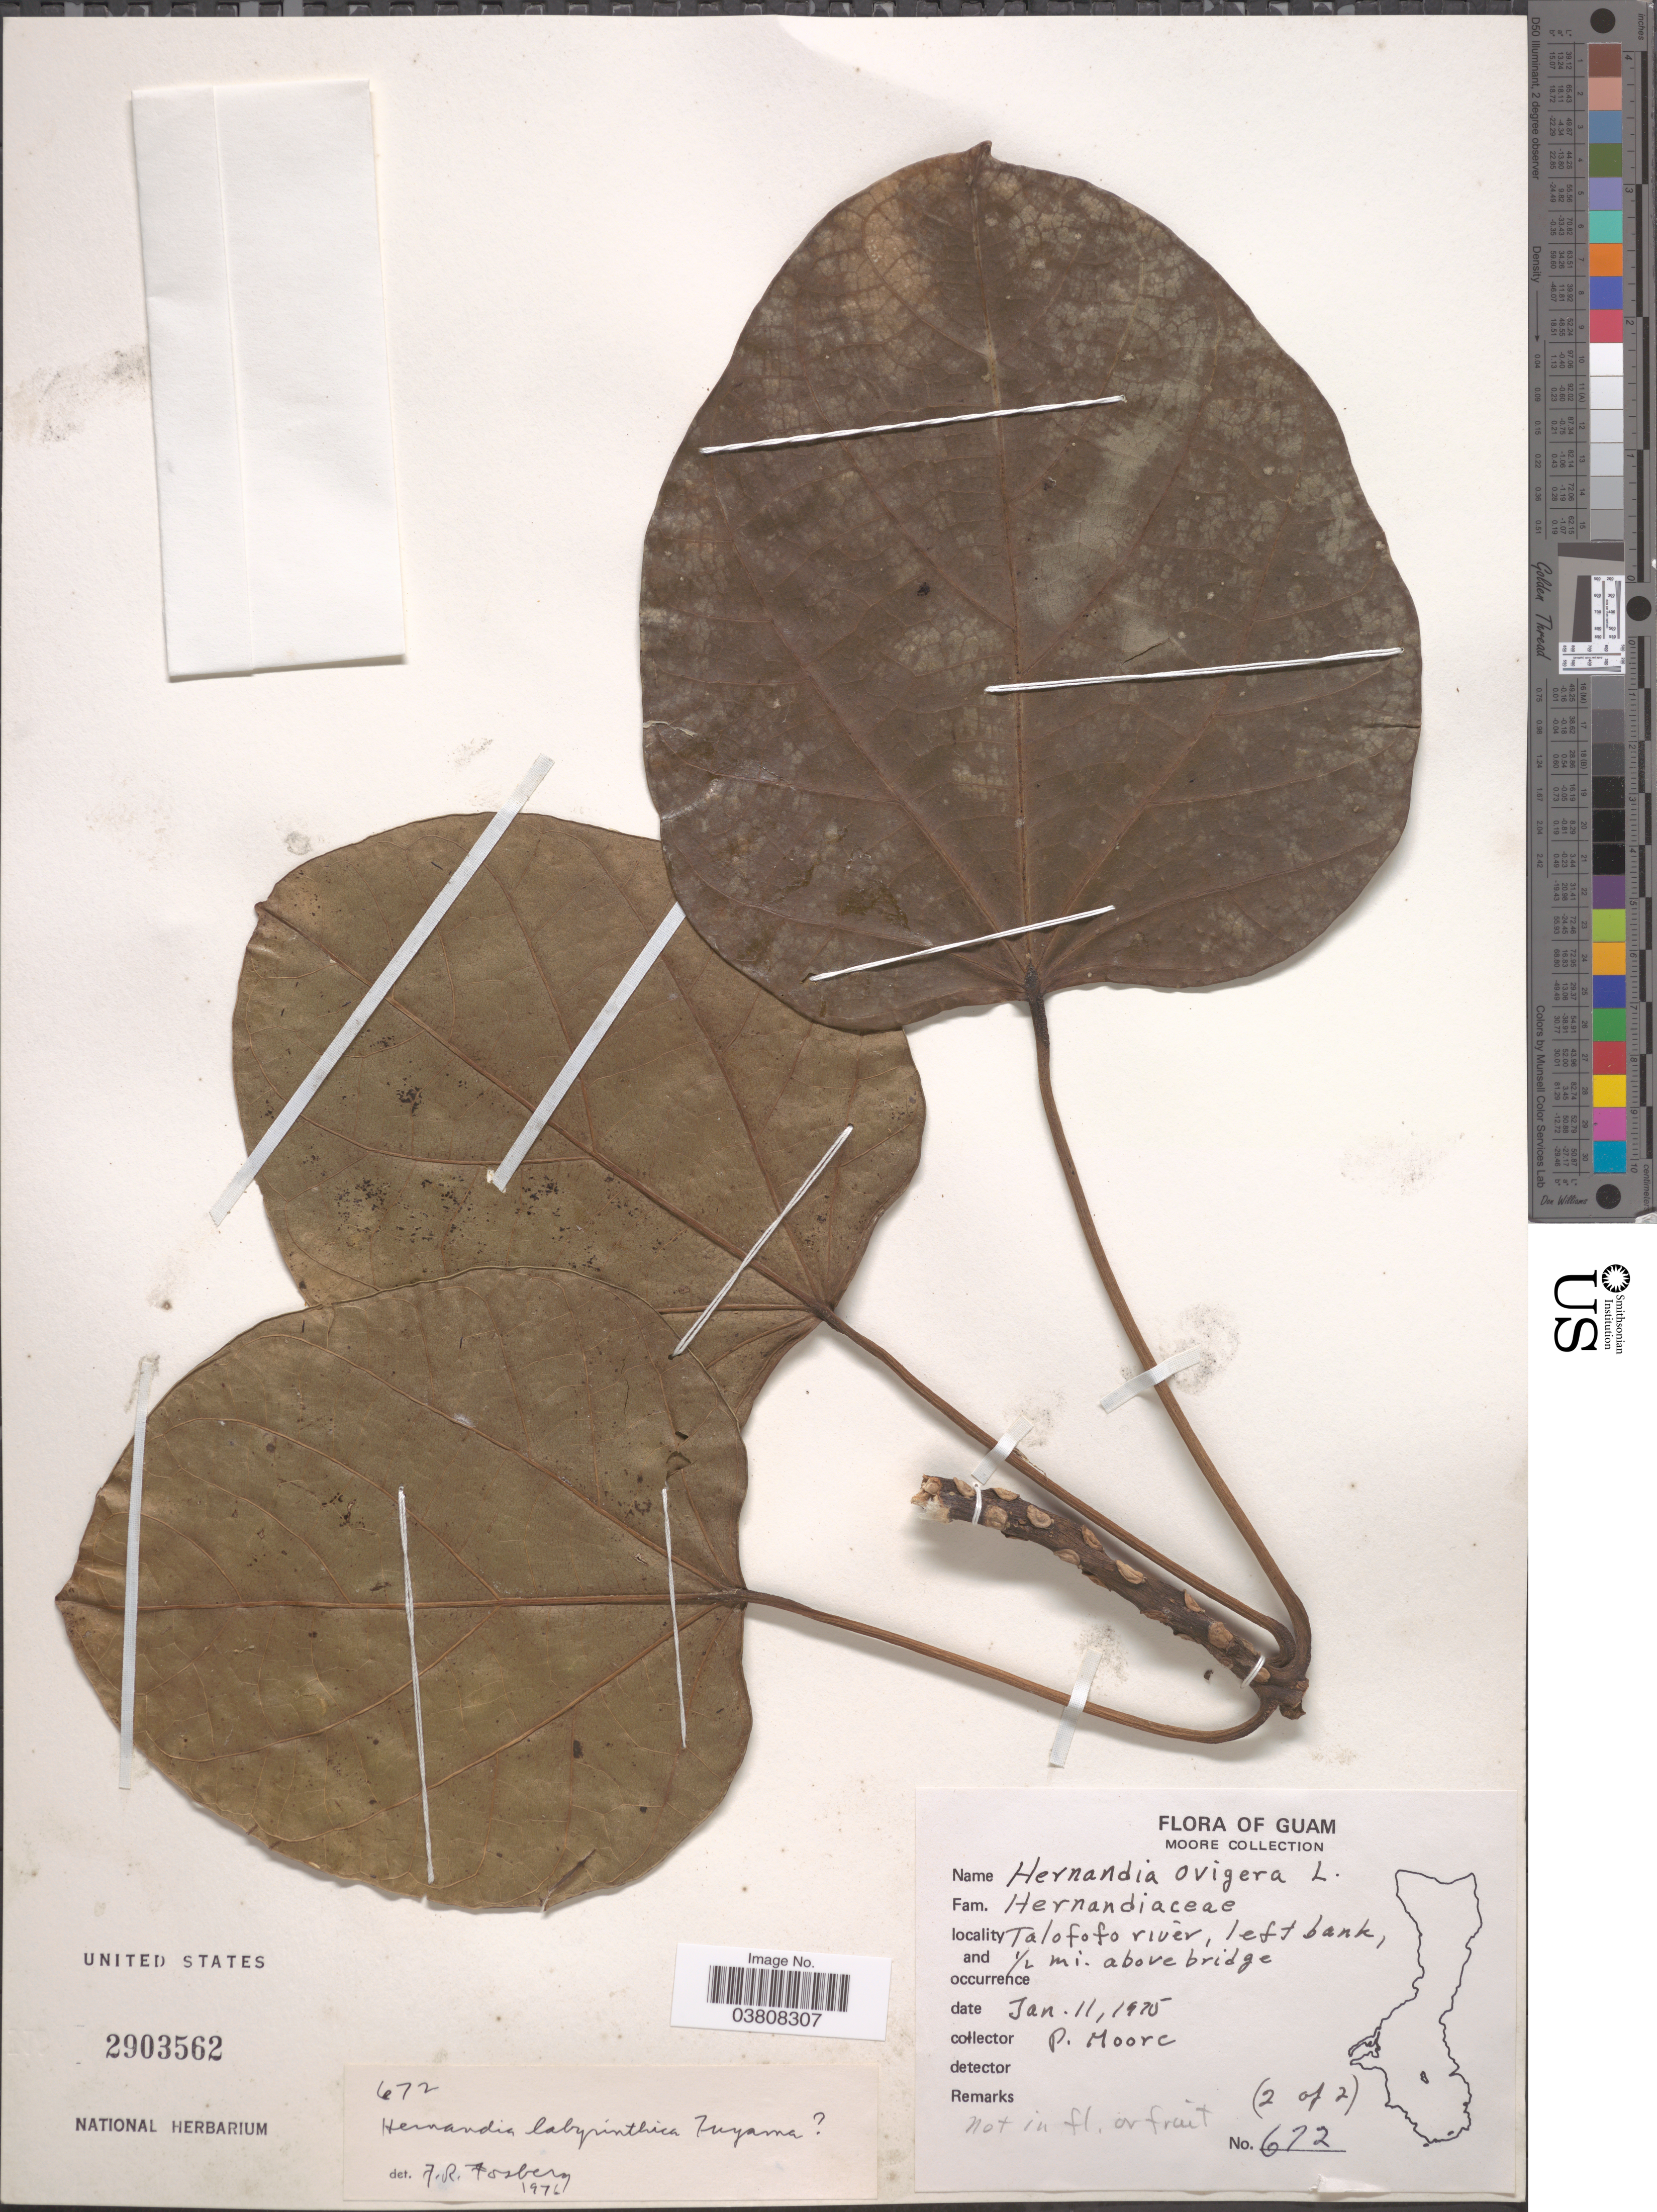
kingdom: Plantae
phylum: Tracheophyta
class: Magnoliopsida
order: Laurales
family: Hernandiaceae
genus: Hernandia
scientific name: Hernandia sonora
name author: L.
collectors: P. Moore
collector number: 672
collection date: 1975-01-11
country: Guam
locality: Talofofo river, left bank, ½ mi. above bridge.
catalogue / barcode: US 2903562